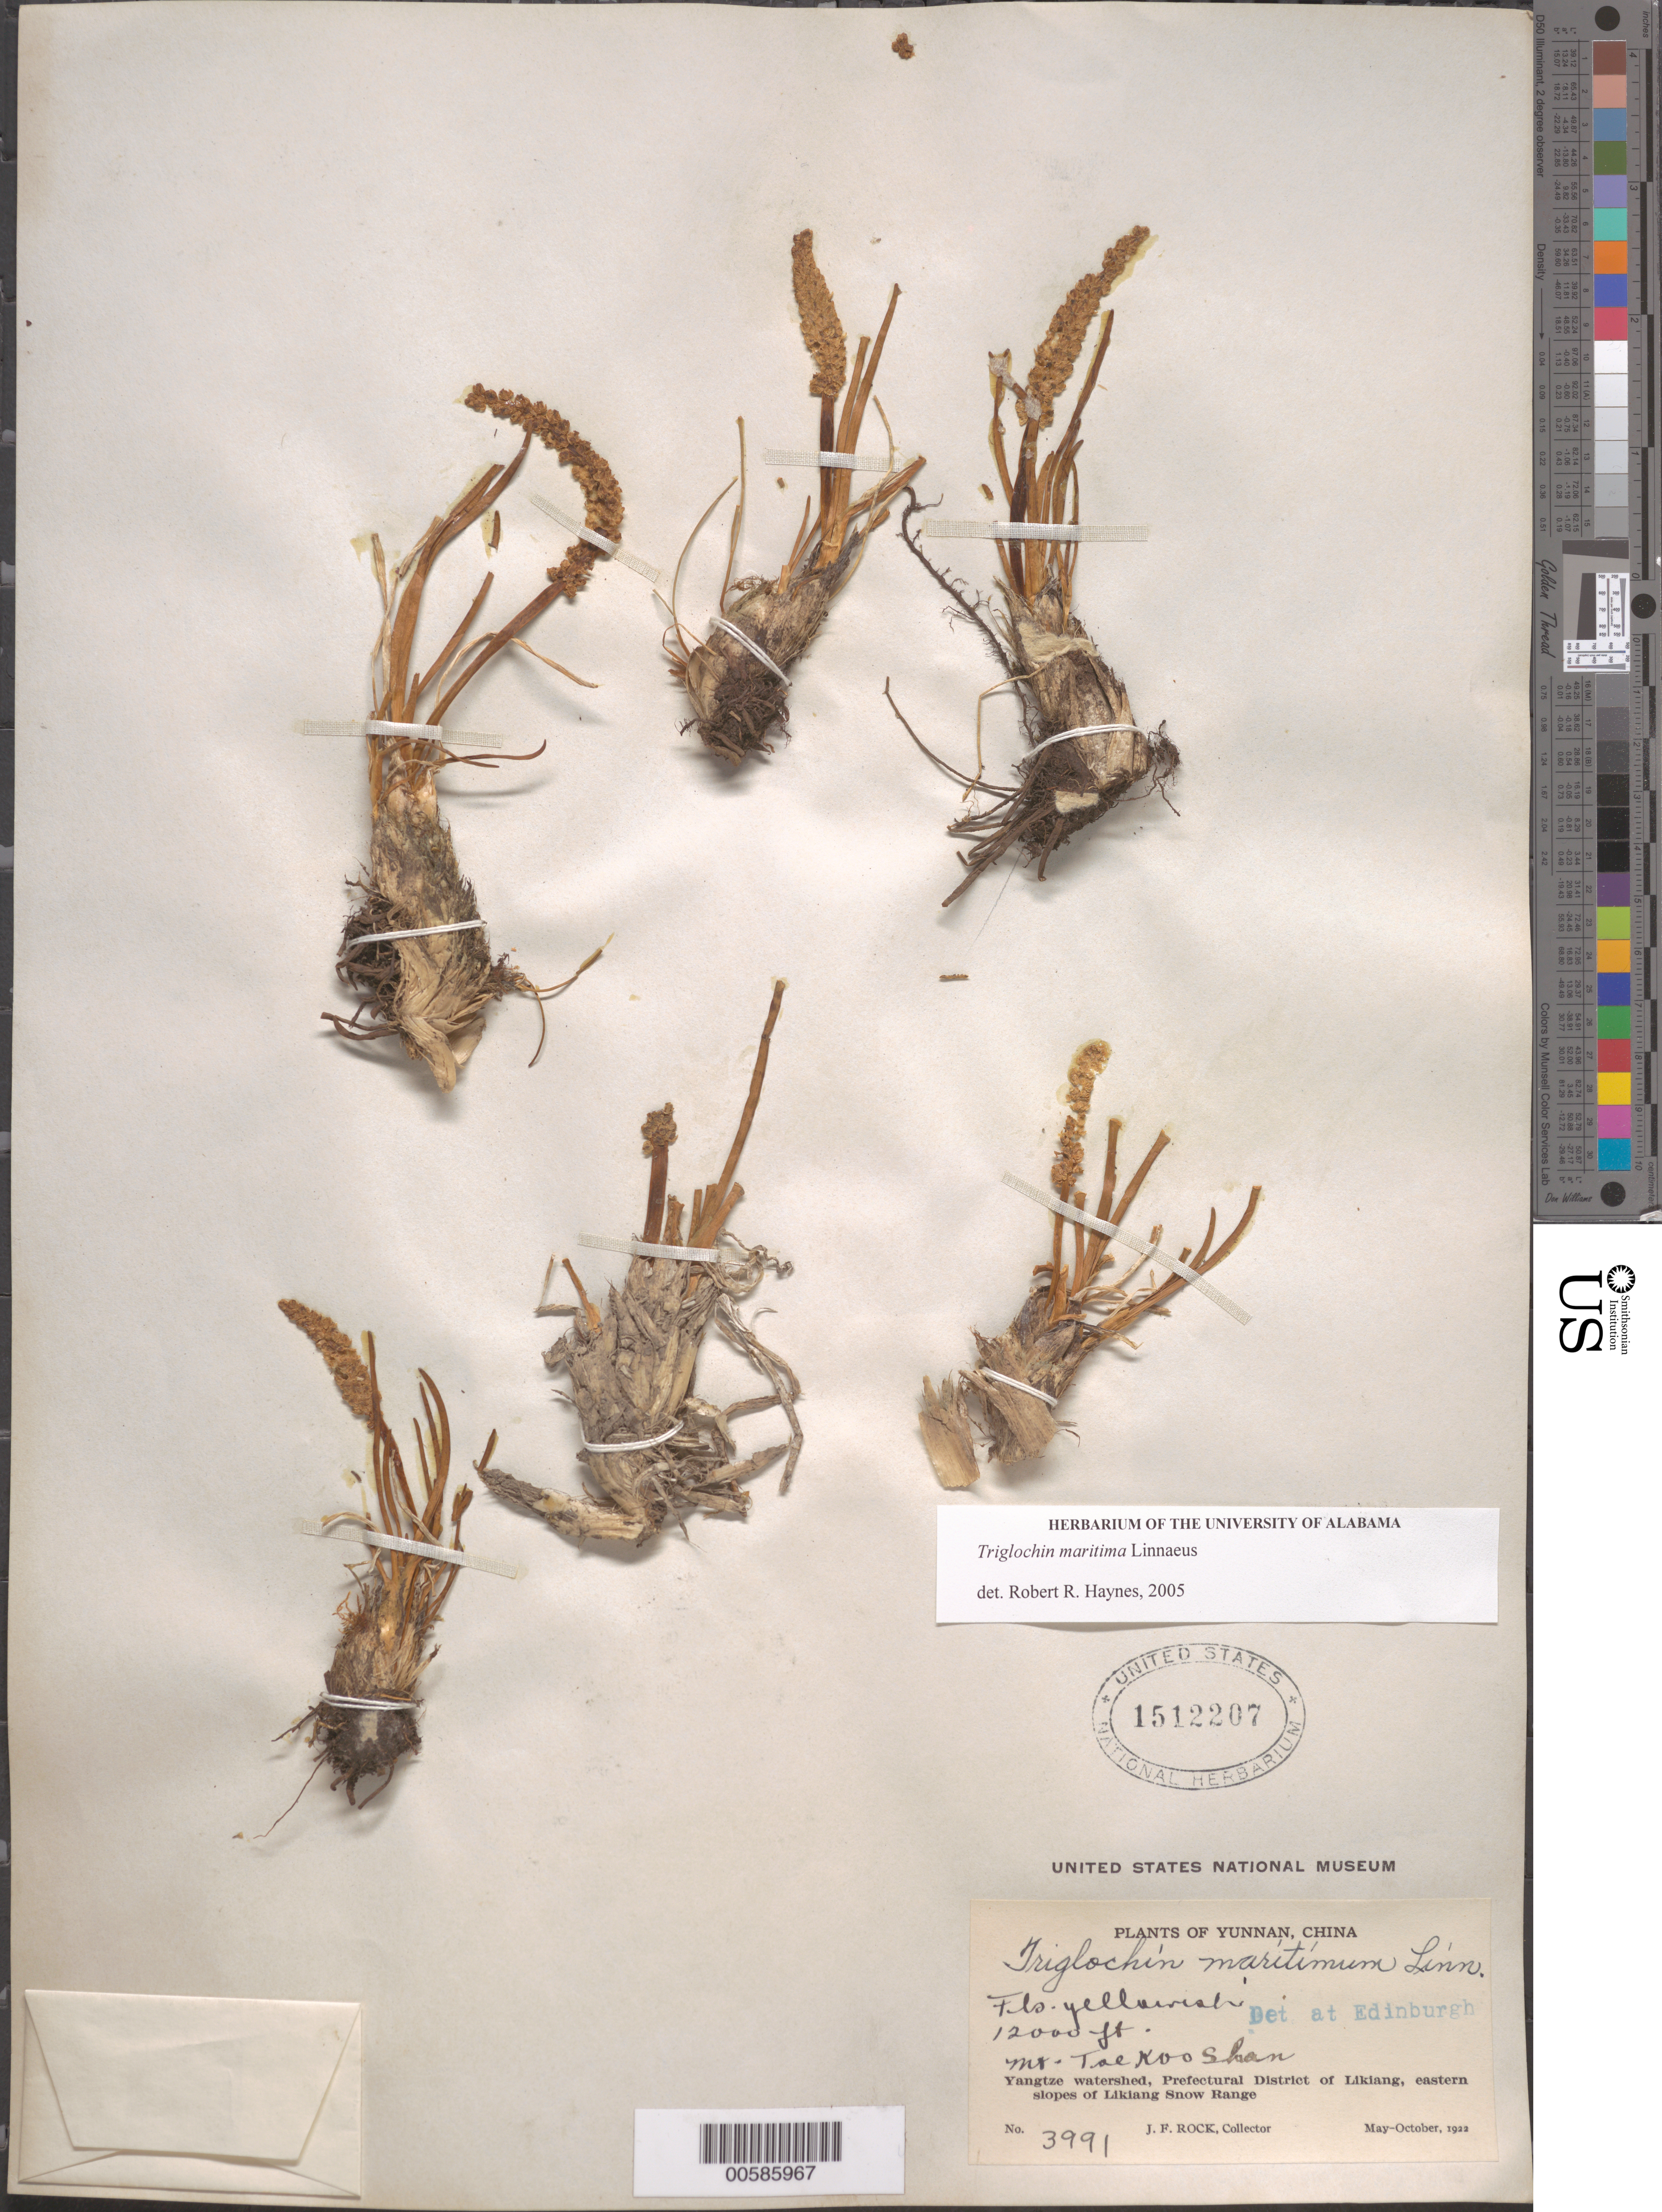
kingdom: Plantae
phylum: Tracheophyta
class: Liliopsida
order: Alismatales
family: Juncaginaceae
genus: Triglochin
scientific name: Triglochin maritima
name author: L.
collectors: J. F. Rock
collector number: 3991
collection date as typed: May 1922 to -- Oct 1922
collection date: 1922-05/1922-10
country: China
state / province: Yunnan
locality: Yangtze, Likiang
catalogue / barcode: US 1512207